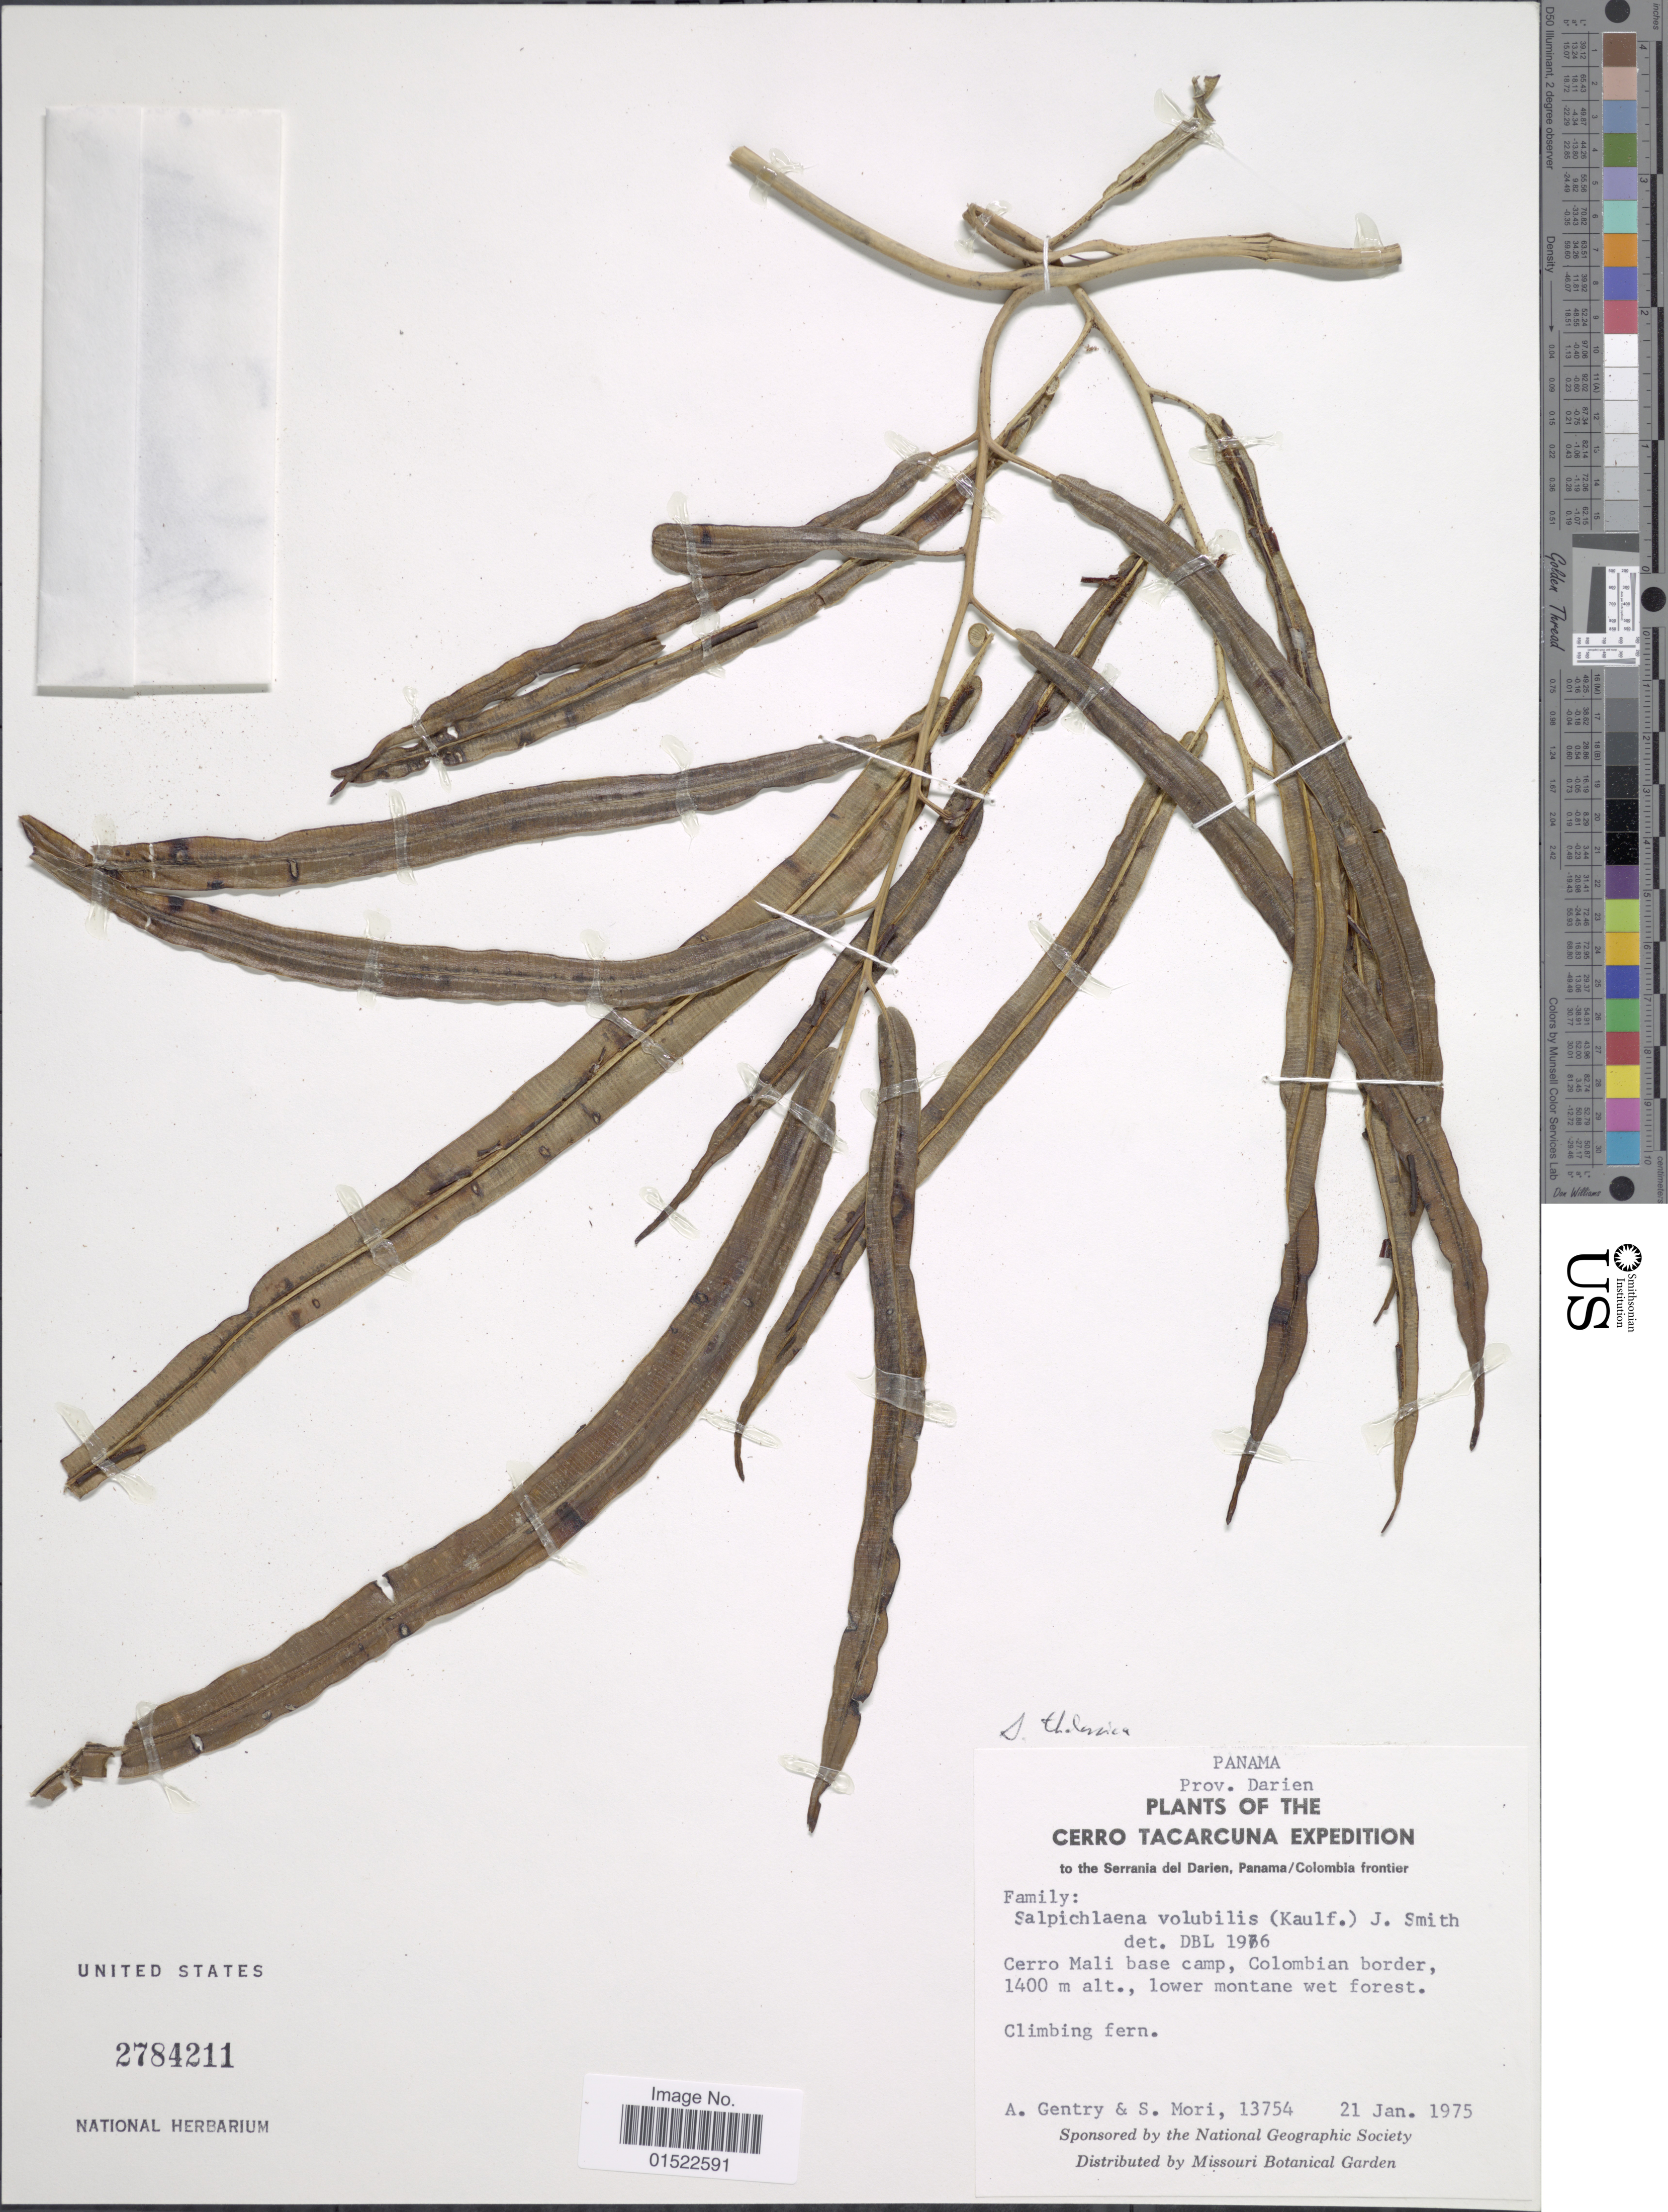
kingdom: Plantae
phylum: Tracheophyta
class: Polypodiopsida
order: Polypodiales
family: Blechnaceae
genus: Salpichlaena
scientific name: Salpichlaena volubilis subsp. thalassica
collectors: A. H. Gentry & S. Mori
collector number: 13754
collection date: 1975-01-21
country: Panama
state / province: Darién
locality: Cerro Tacarcuna Expedition to the Serrania del Darien, Panama/Colombia frontier, Cerro Mali base camp, Colombian border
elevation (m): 1400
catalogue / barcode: US 2784211